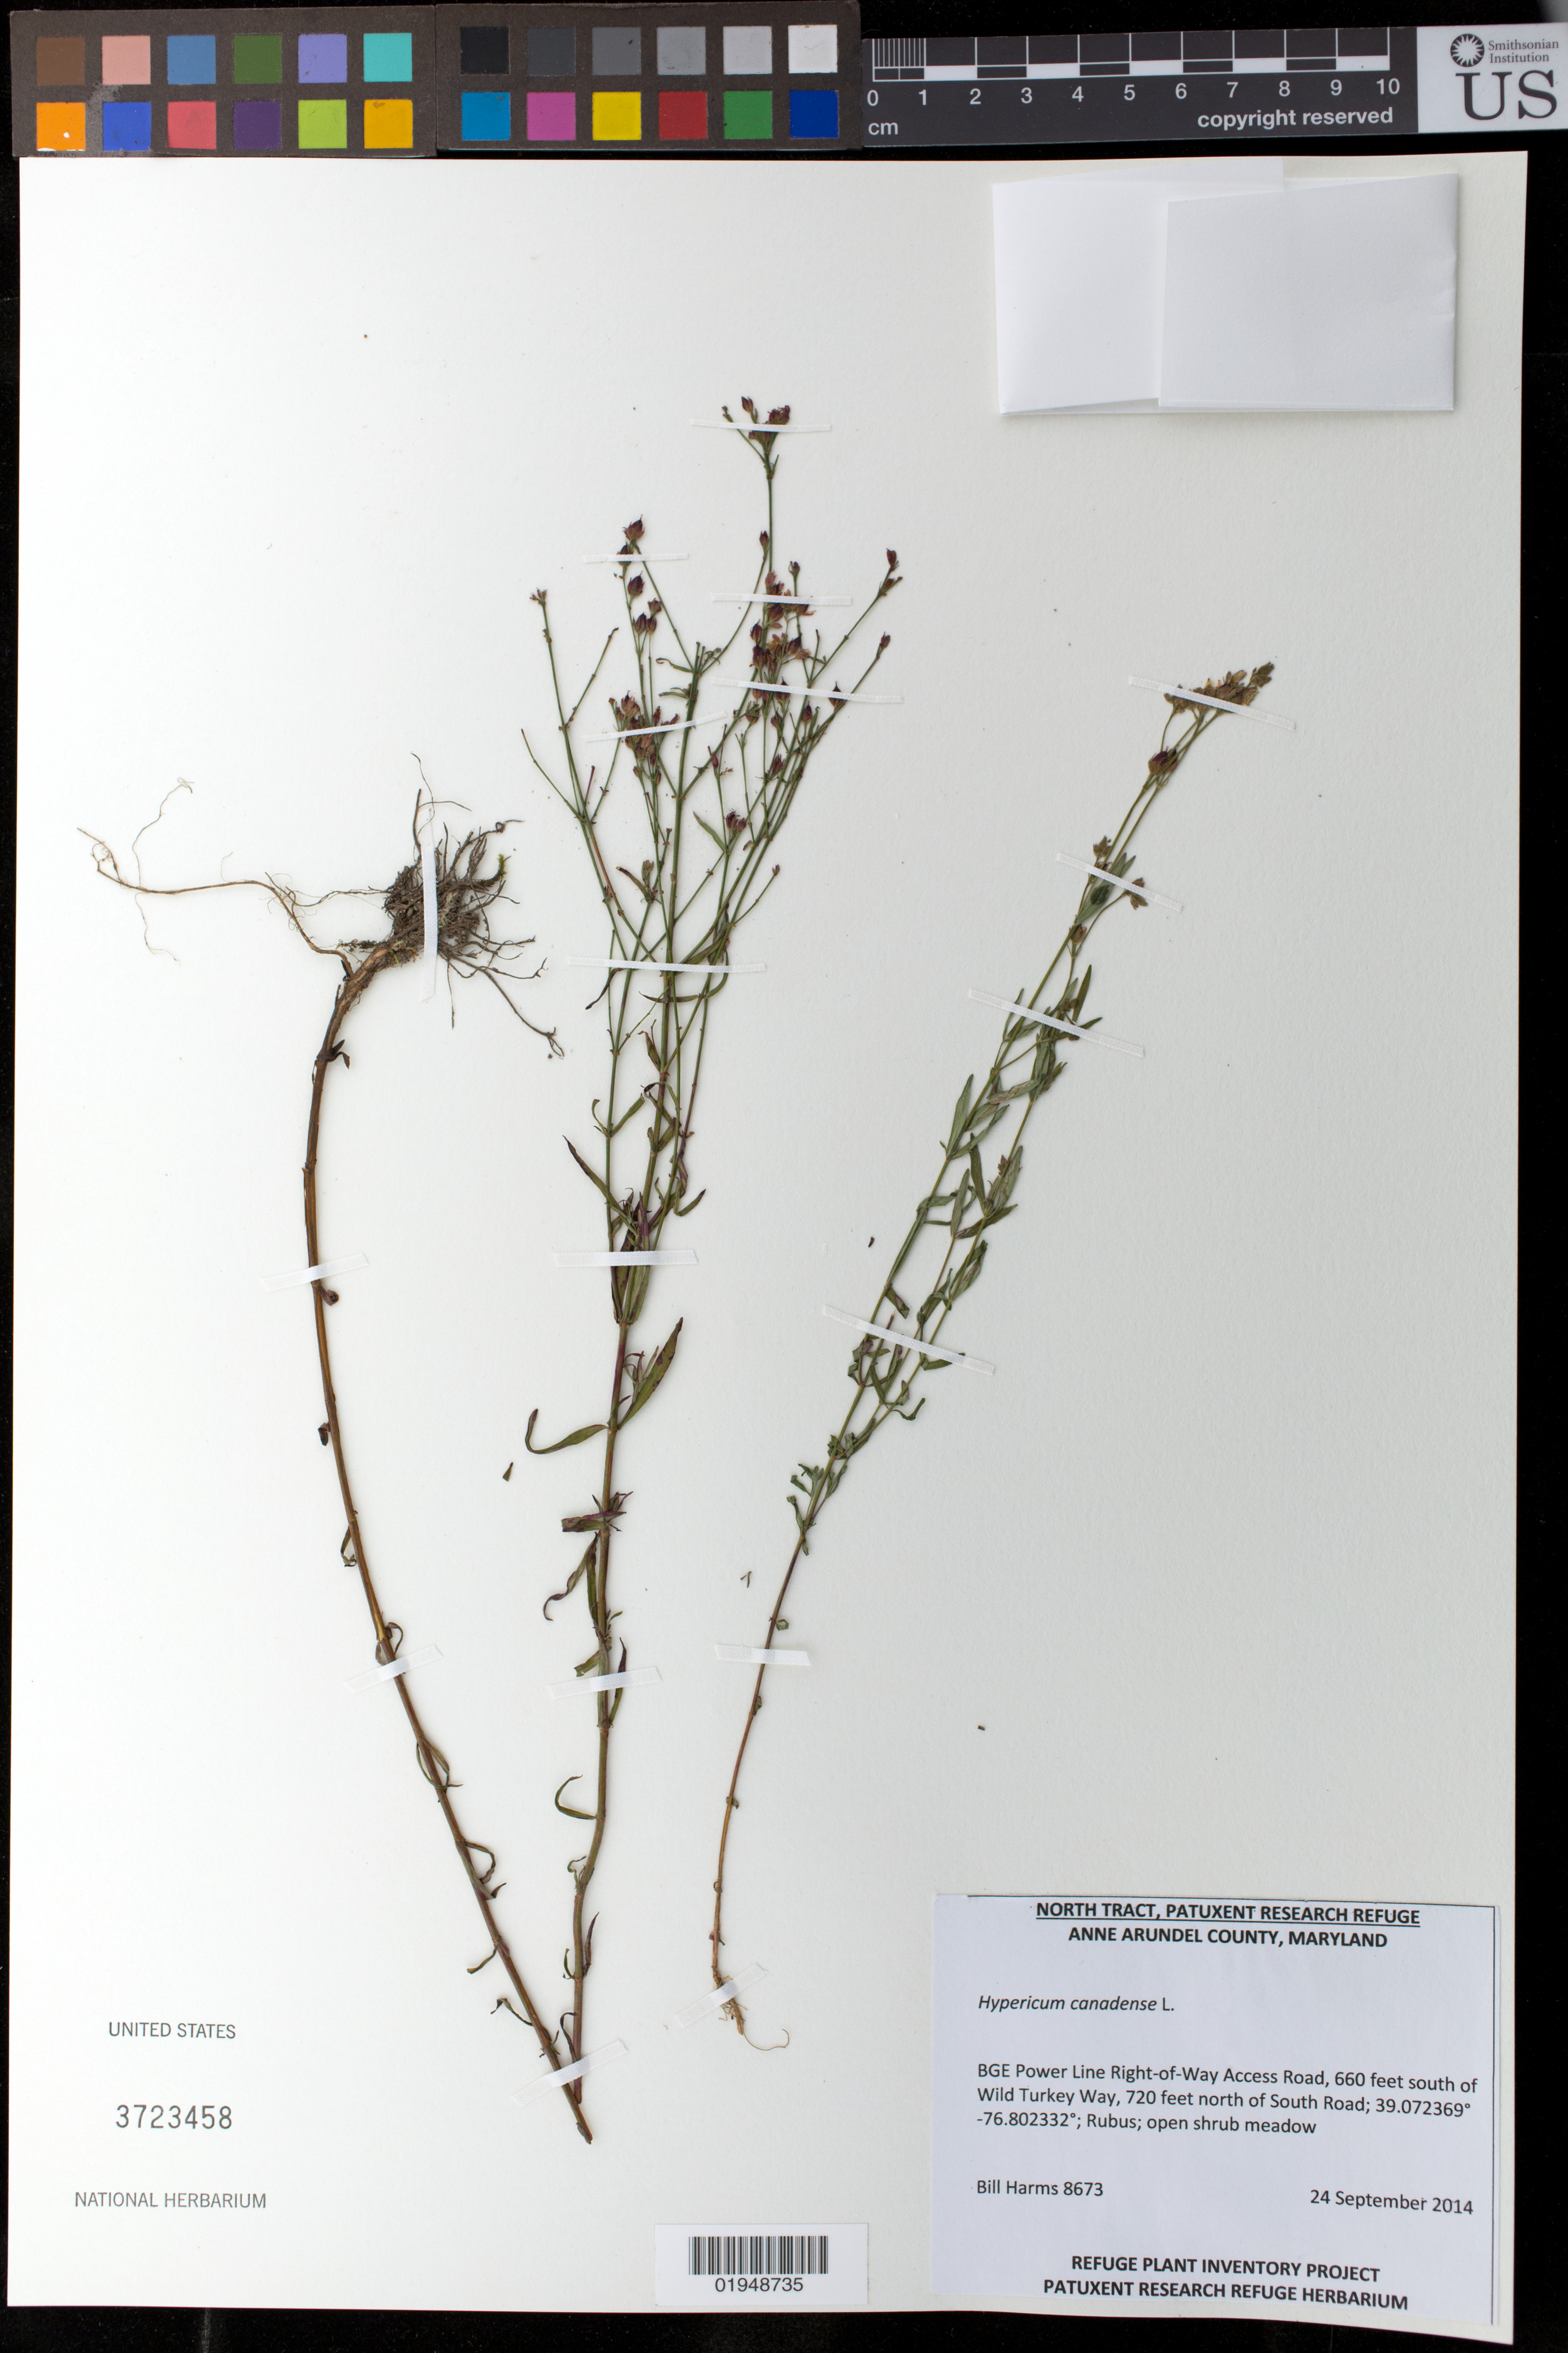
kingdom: Plantae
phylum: Tracheophyta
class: Magnoliopsida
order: Malpighiales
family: Hypericaceae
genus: Hypericum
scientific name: Hypericum canadense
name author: L.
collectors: B. Harms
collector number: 8671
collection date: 2014-09-24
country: United States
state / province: Maryland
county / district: Anne Arundel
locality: North Tract, Patuxent Research Refuge, BGE Power Line Right-of-Way Access Road, 660 feet south of WIld Turkey Way, 720 feet north of South Road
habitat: Rubus; open shrub meadow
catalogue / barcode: US 3723458